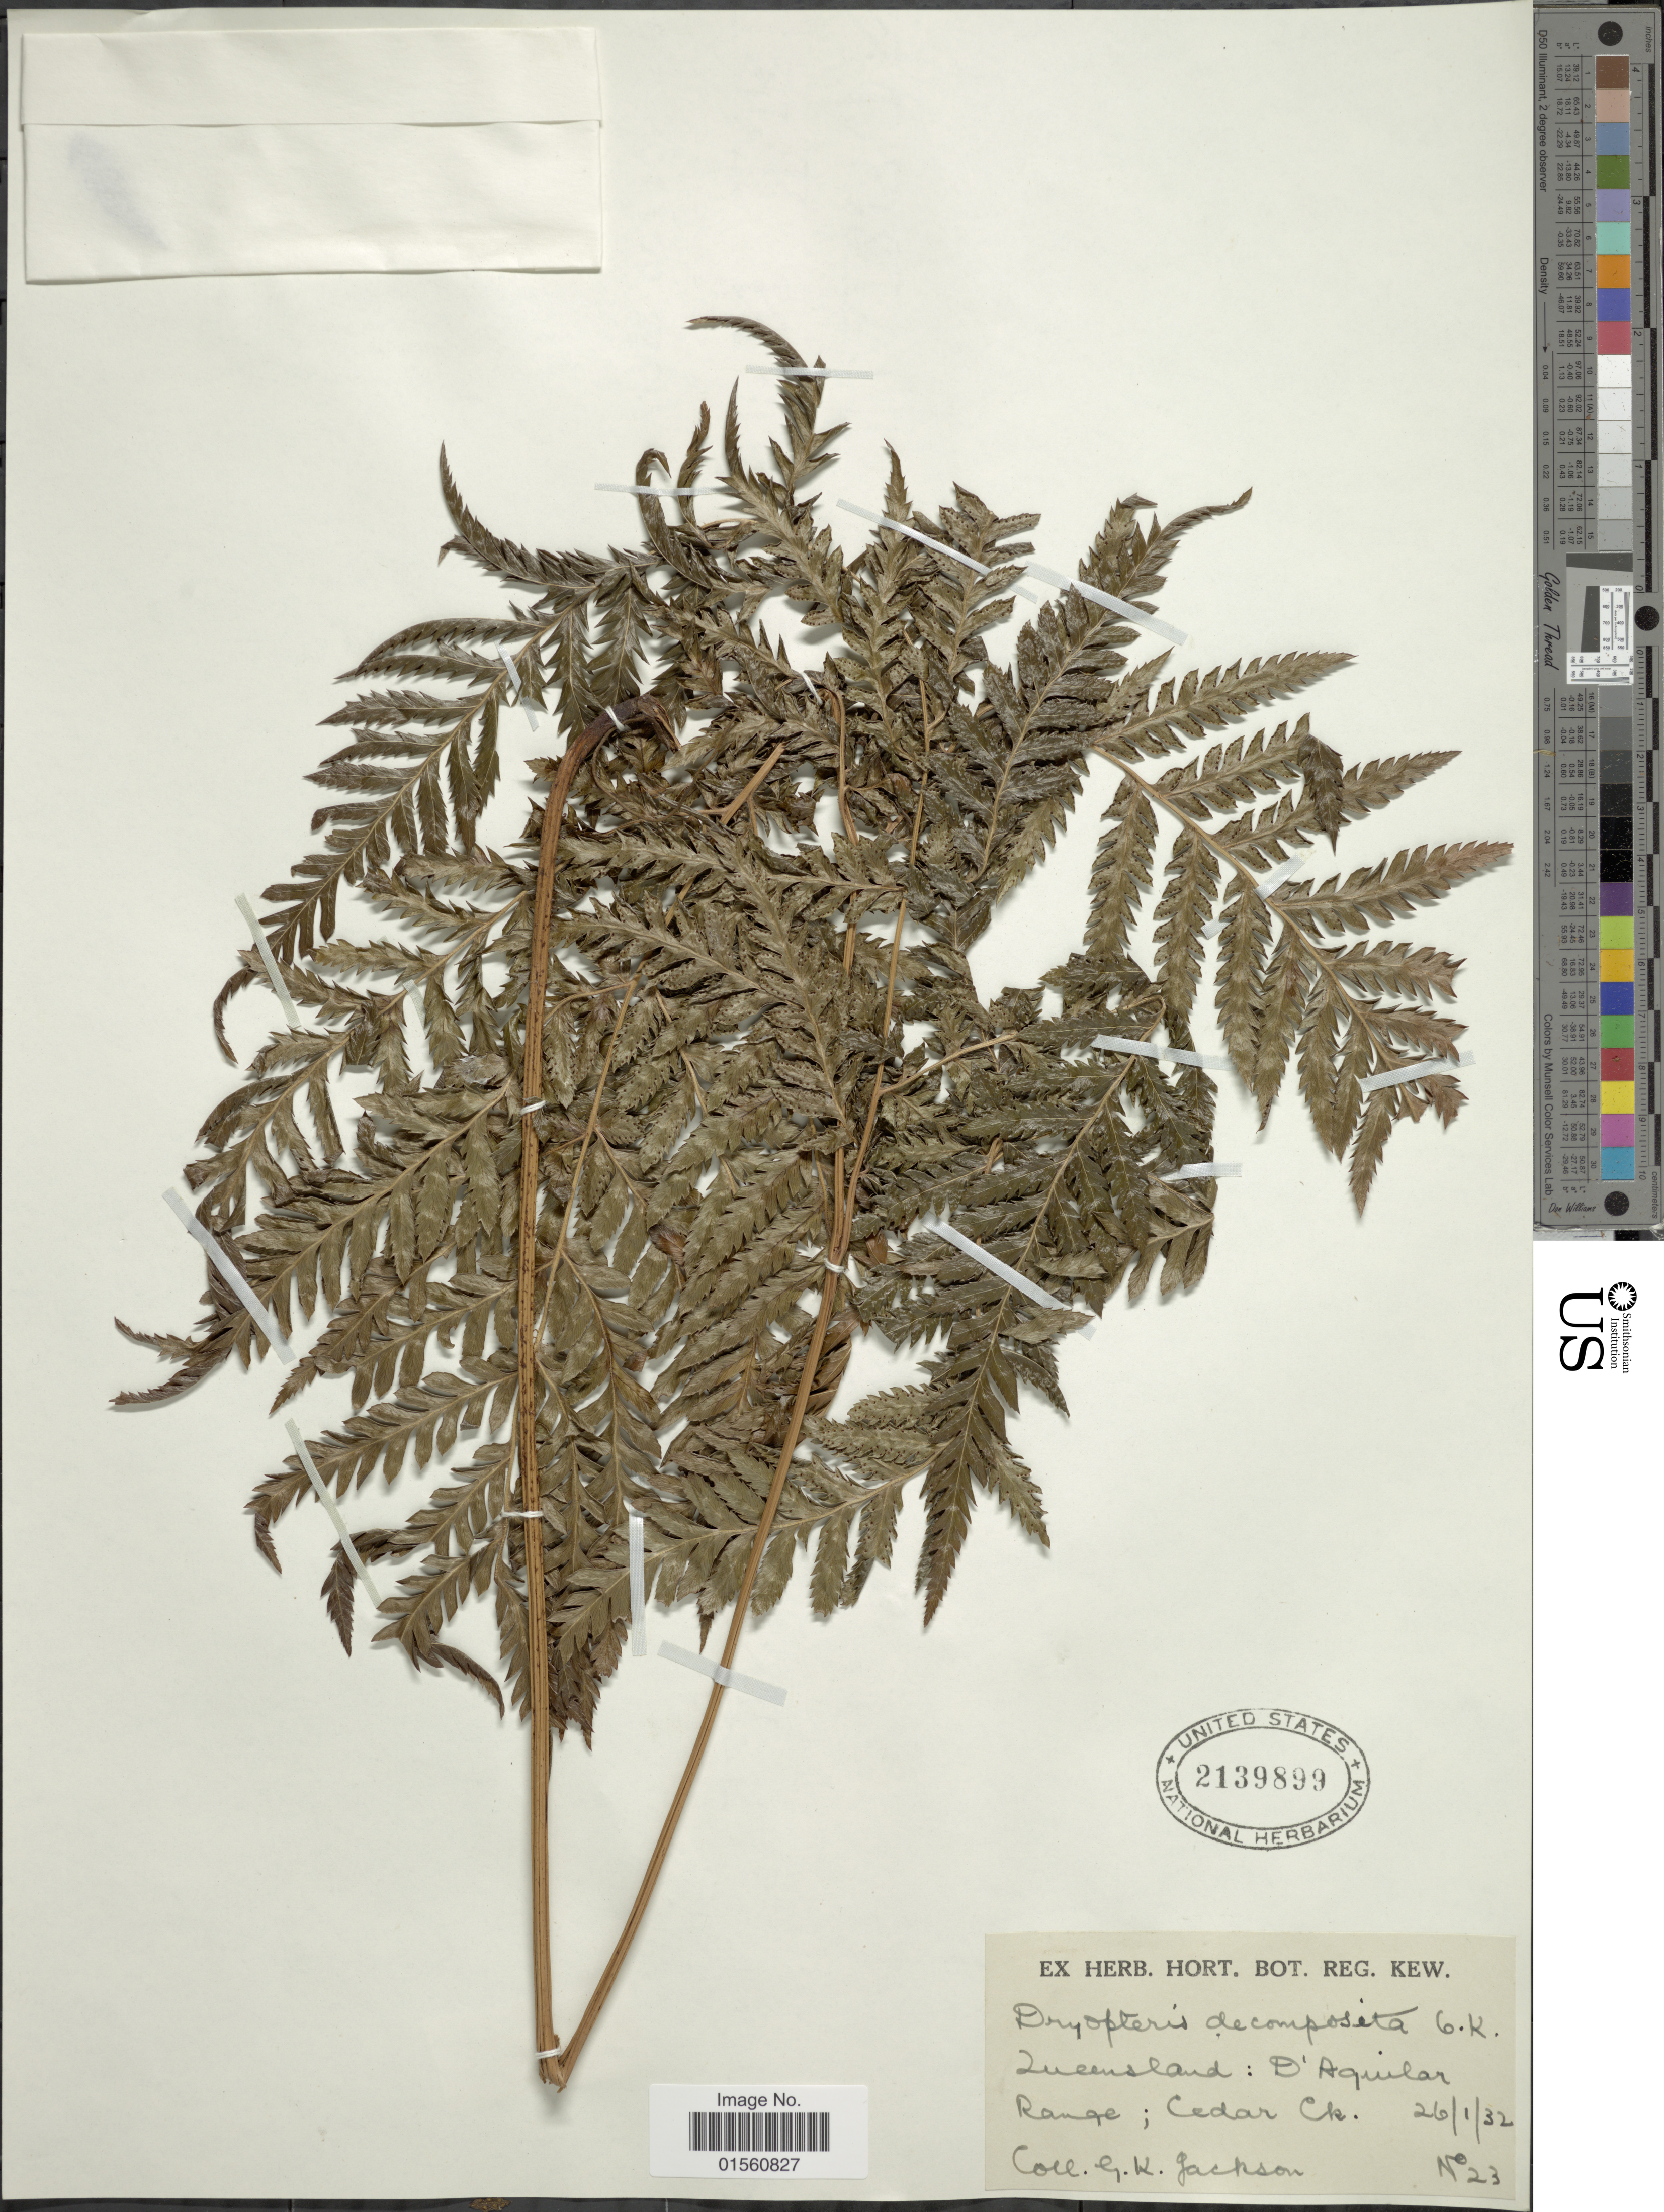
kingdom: Plantae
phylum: Tracheophyta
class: Polypodiopsida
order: Polypodiales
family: Dryopteridaceae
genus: Lastreopsis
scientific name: Lastreopsis decomposita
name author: (R. Br.) Tindale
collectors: G. Jackson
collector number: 23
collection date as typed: Transcribed d/m/y: 26/1/32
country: Australia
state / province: Queensland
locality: D'Aquilar Range; Cedar Cape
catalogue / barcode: US 2139899